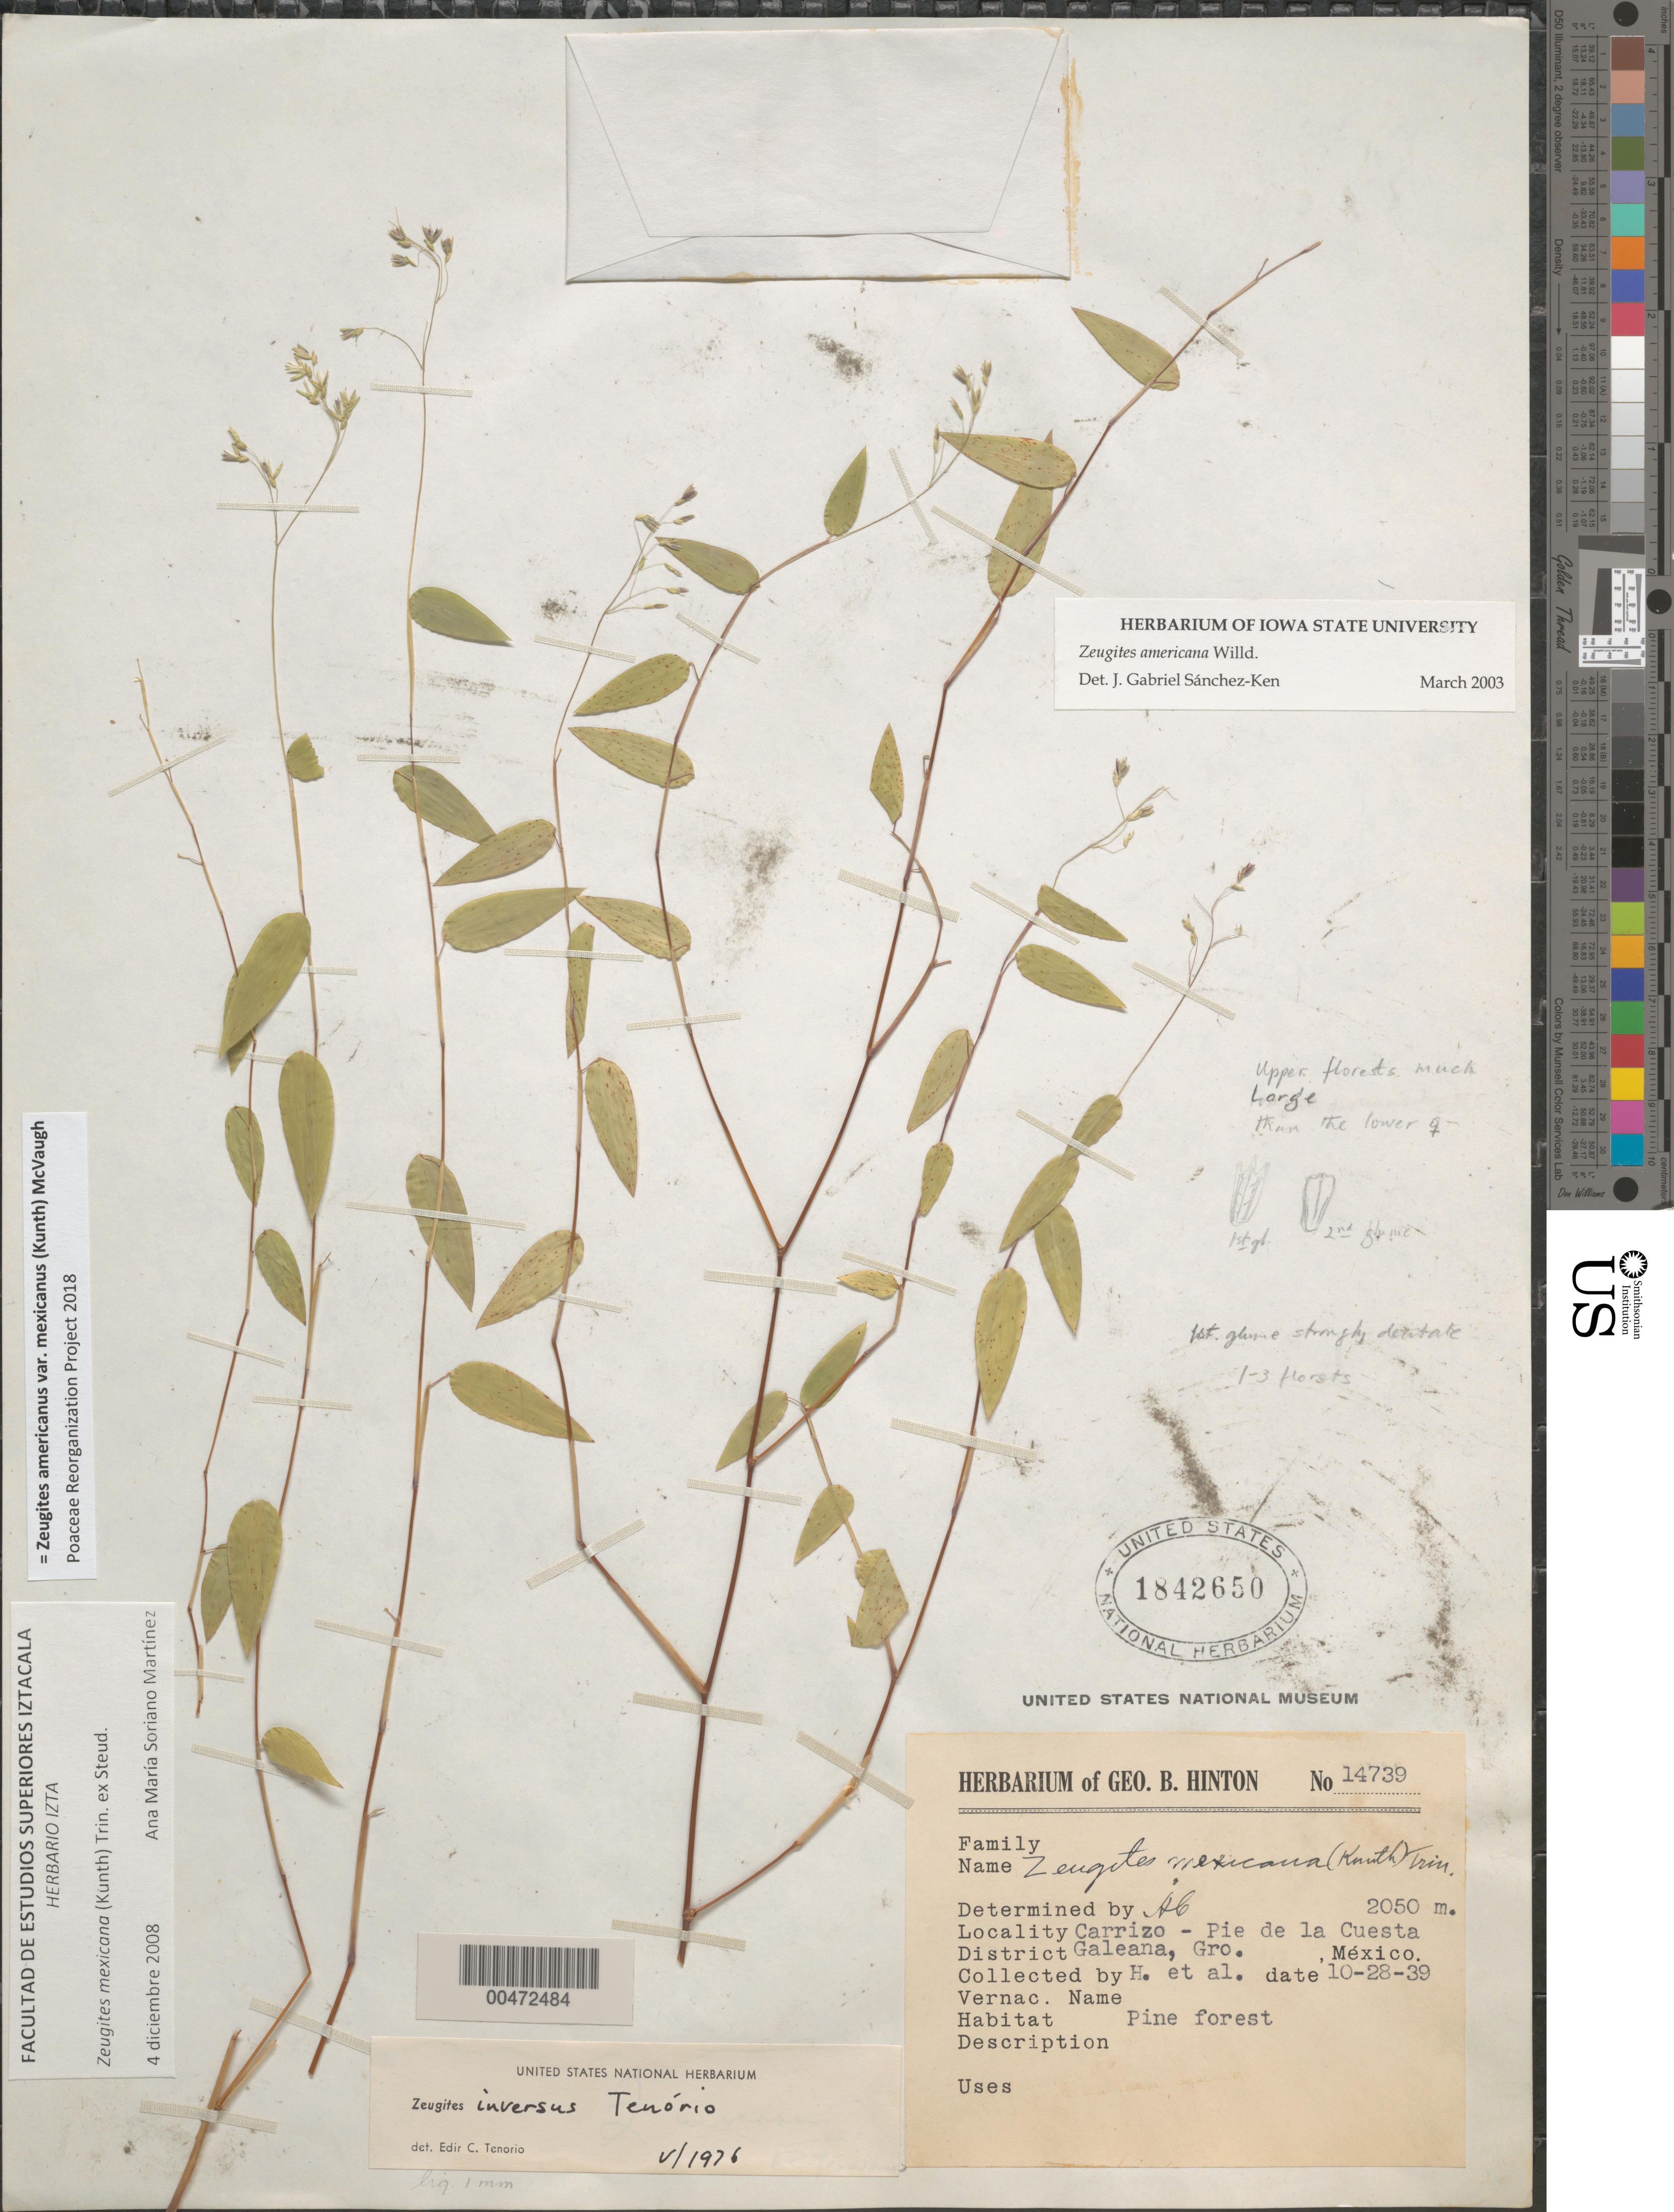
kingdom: Plantae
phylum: Tracheophyta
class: Liliopsida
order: Poales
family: Poaceae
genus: Zeugites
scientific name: Zeugites americanus var. mexicanus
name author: (Kunth) McVaugh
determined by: Poaceae Reorganization Project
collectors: G. B. Hinton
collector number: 14739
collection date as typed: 28 Oct 1939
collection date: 1939-10-28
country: Mexico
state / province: Guerrero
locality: Carrizo - Pie de la Cuesta, Galeana Dist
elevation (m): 2050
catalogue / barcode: US 1842650